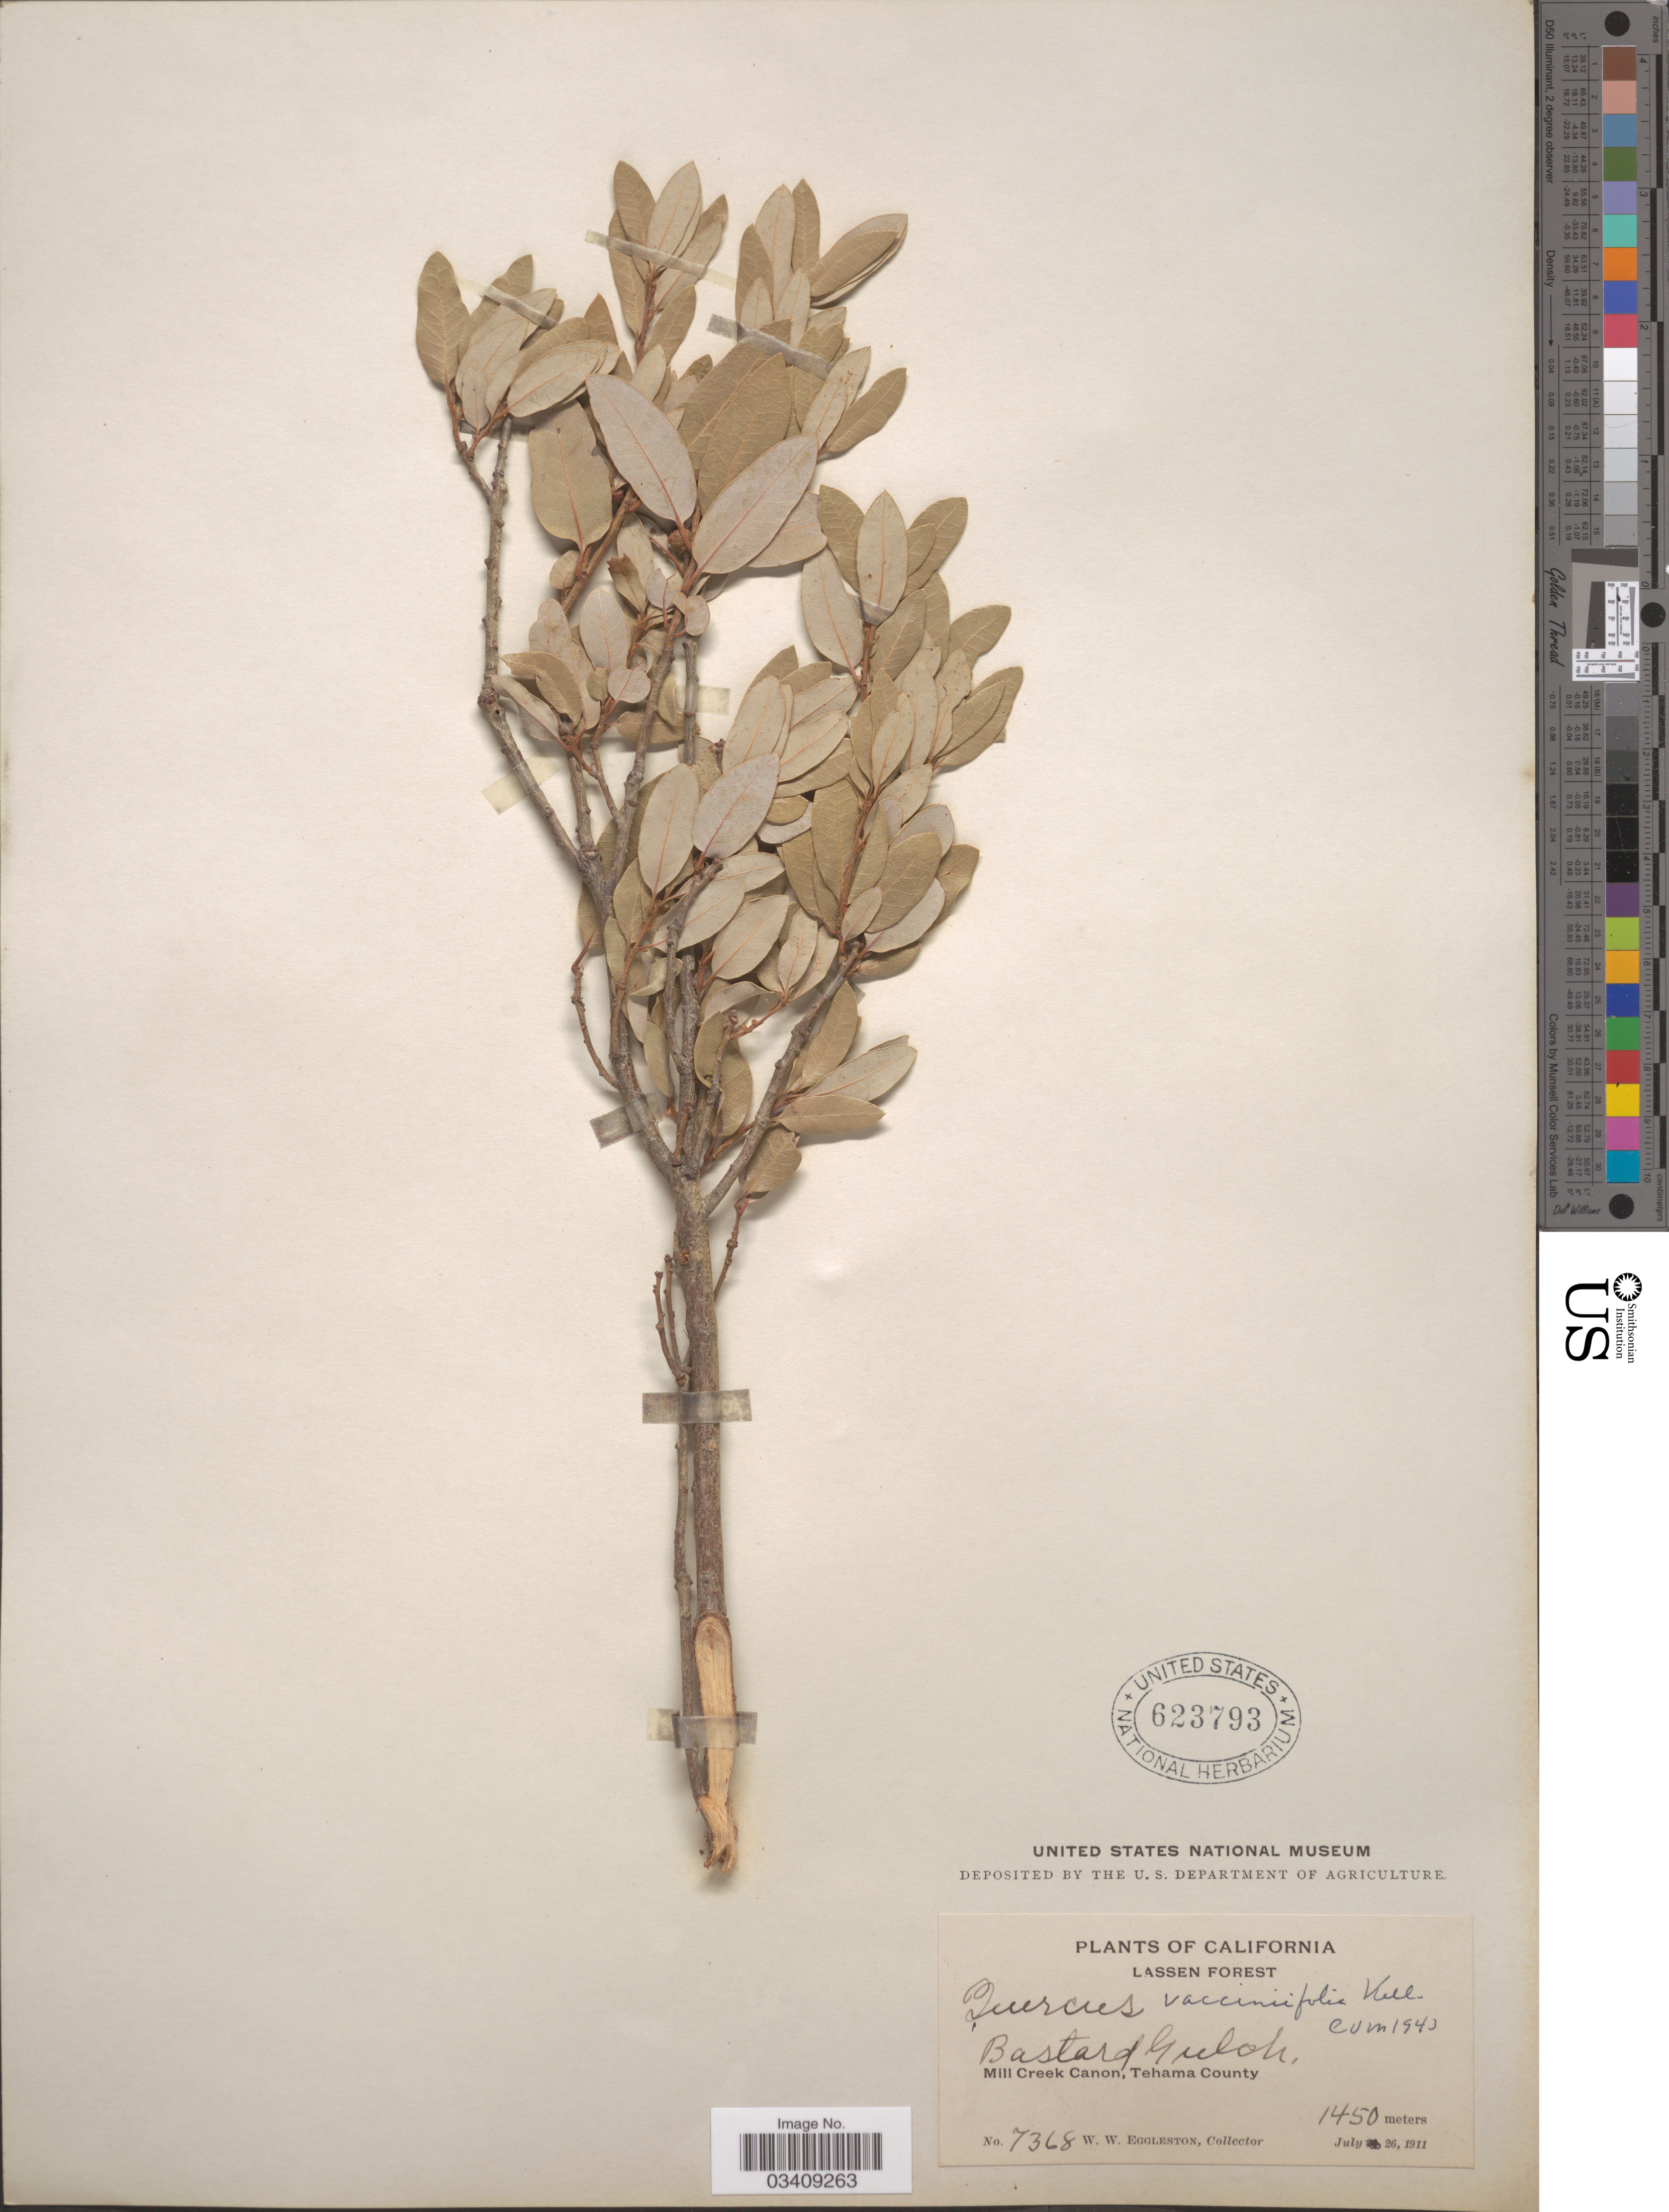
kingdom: Plantae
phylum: Tracheophyta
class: Magnoliopsida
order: Fagales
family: Fagaceae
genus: Quercus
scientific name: Quercus aaata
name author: C.H. Müll.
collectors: W. W. Eggleston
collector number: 7368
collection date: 1911-07-26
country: United States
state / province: California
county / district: Tehama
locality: Lassen Forest. Bastard Gulch. Mill Creek Canon, Tehama County.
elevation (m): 1450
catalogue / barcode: US 623793